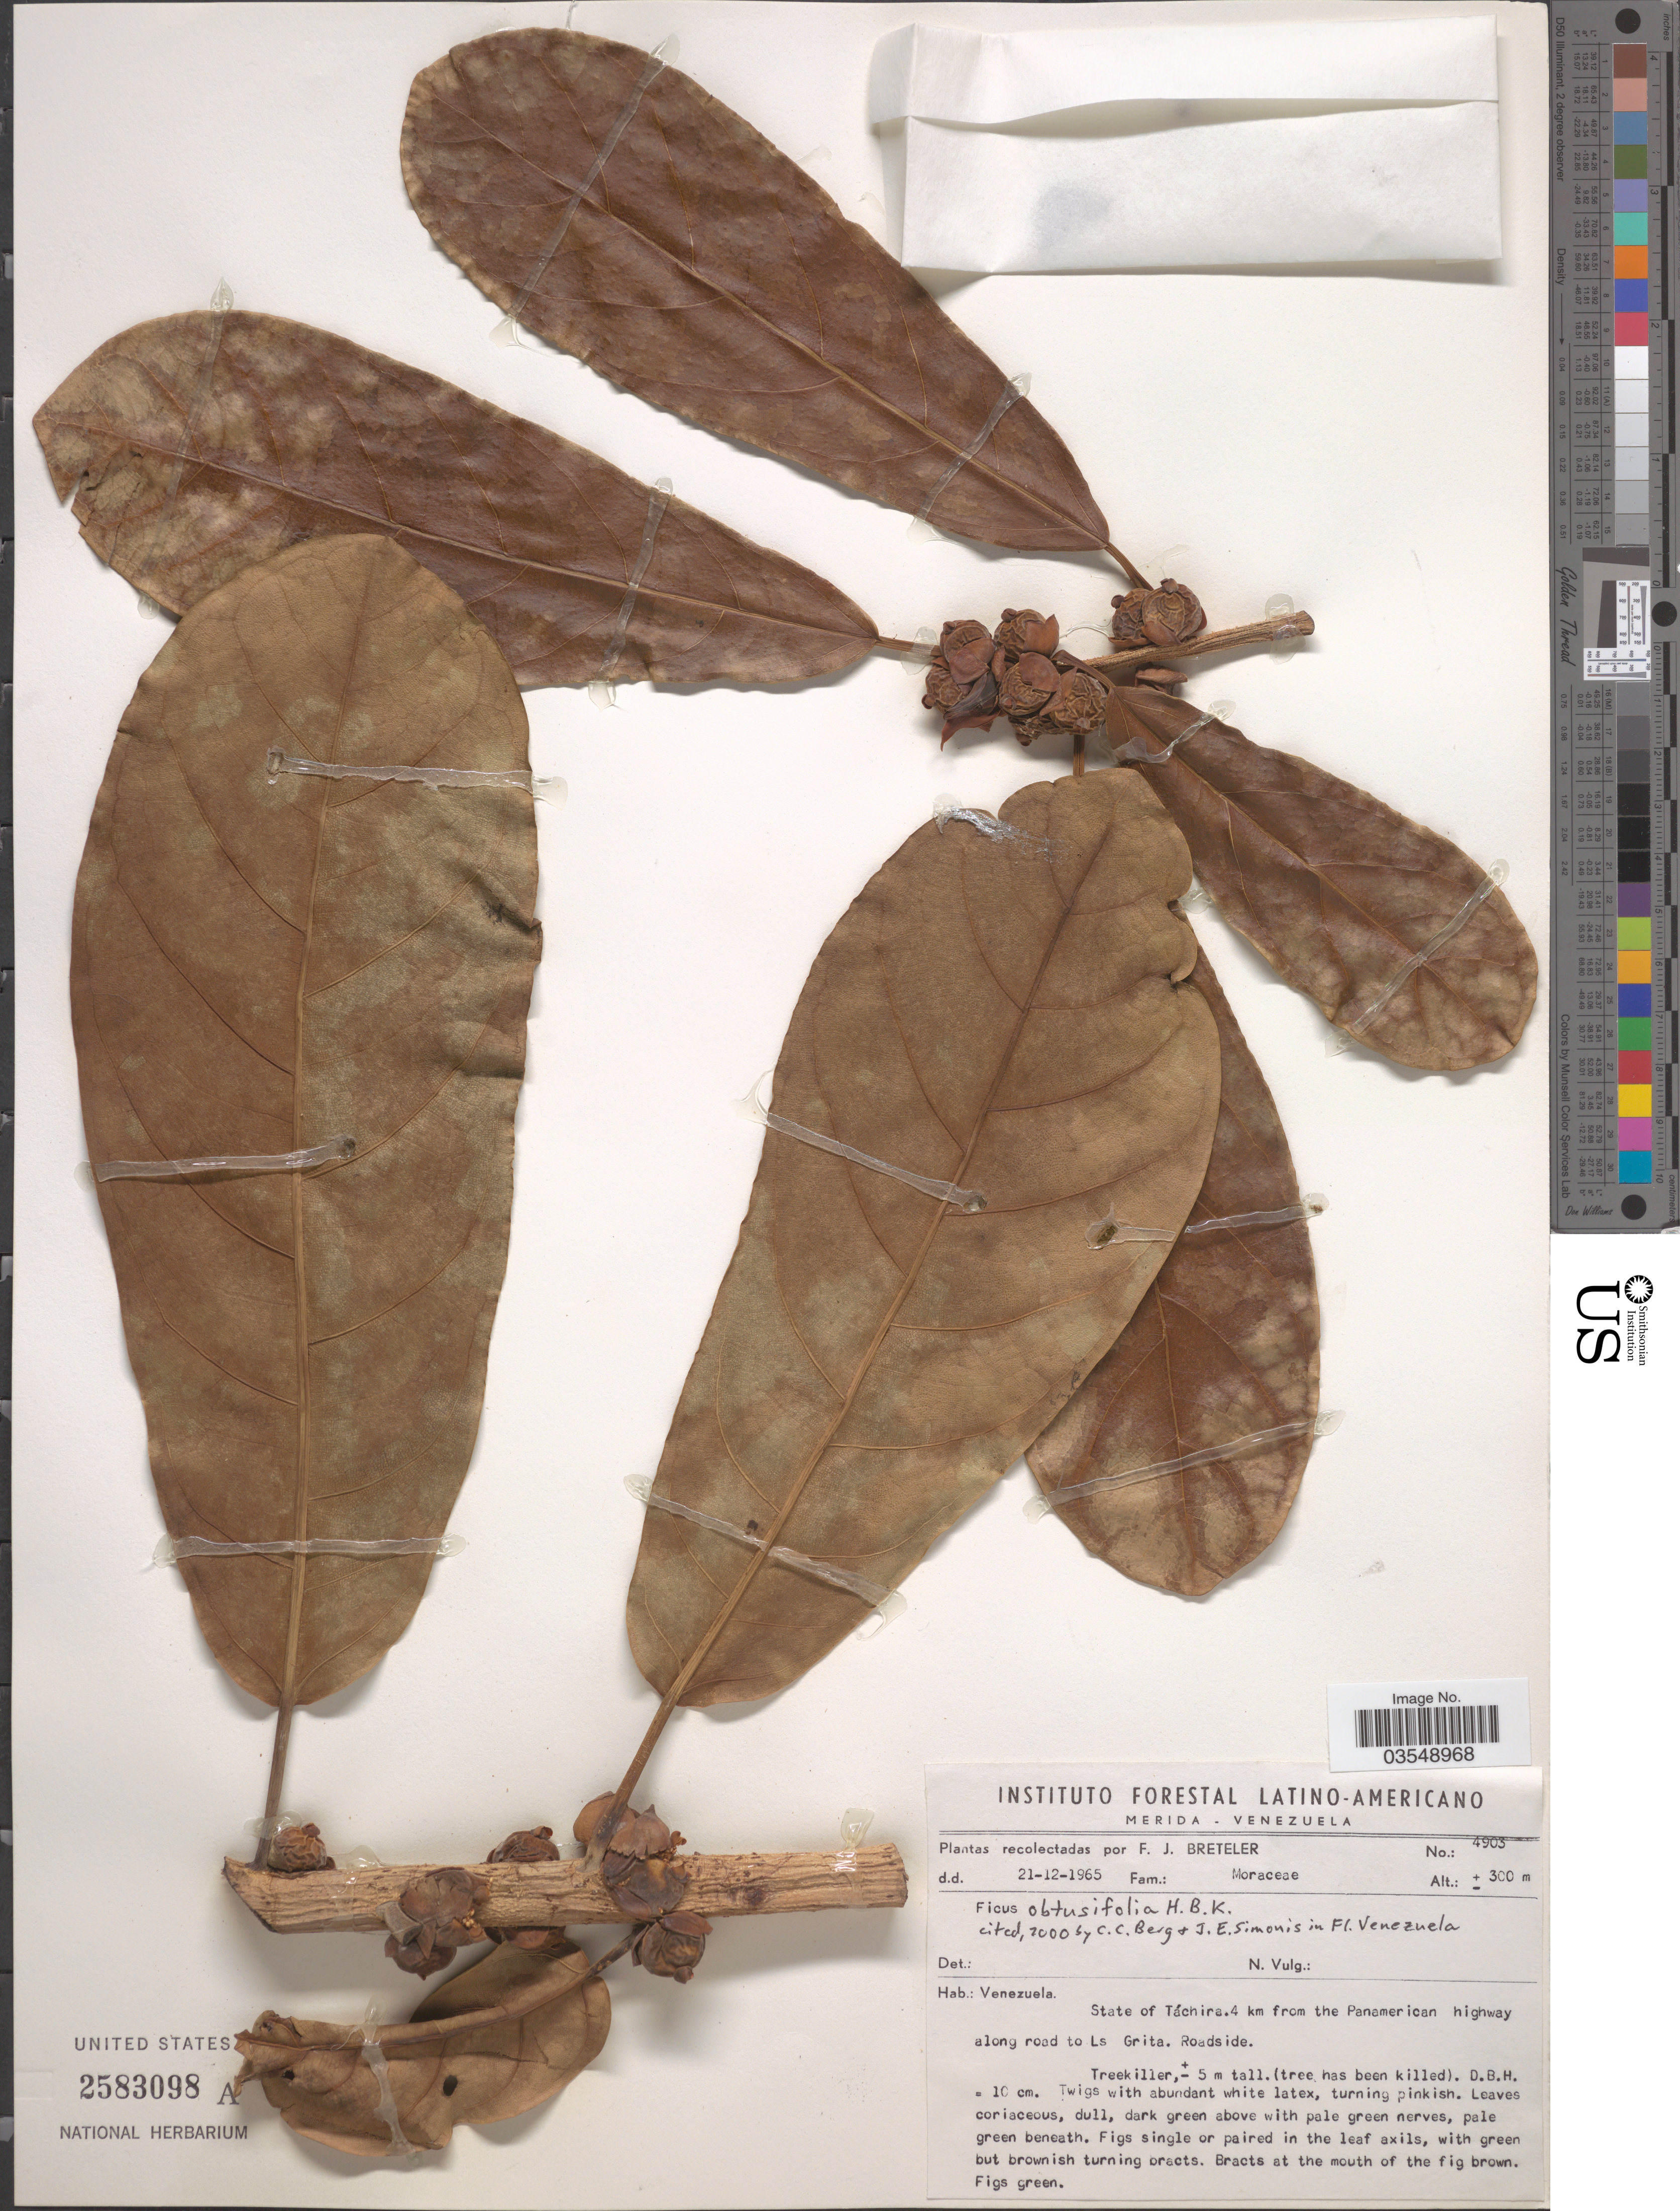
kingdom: Plantae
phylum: Tracheophyta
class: Magnoliopsida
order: Rosales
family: Moraceae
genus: Ficus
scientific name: Ficus obtusifolia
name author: Kunth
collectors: F. J. Breteler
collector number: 4903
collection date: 1965-12-21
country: Venezuela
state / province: Tachira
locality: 4 km from the Panamerican highway along road to Ls Grita.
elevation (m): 300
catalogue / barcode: US 2583098A